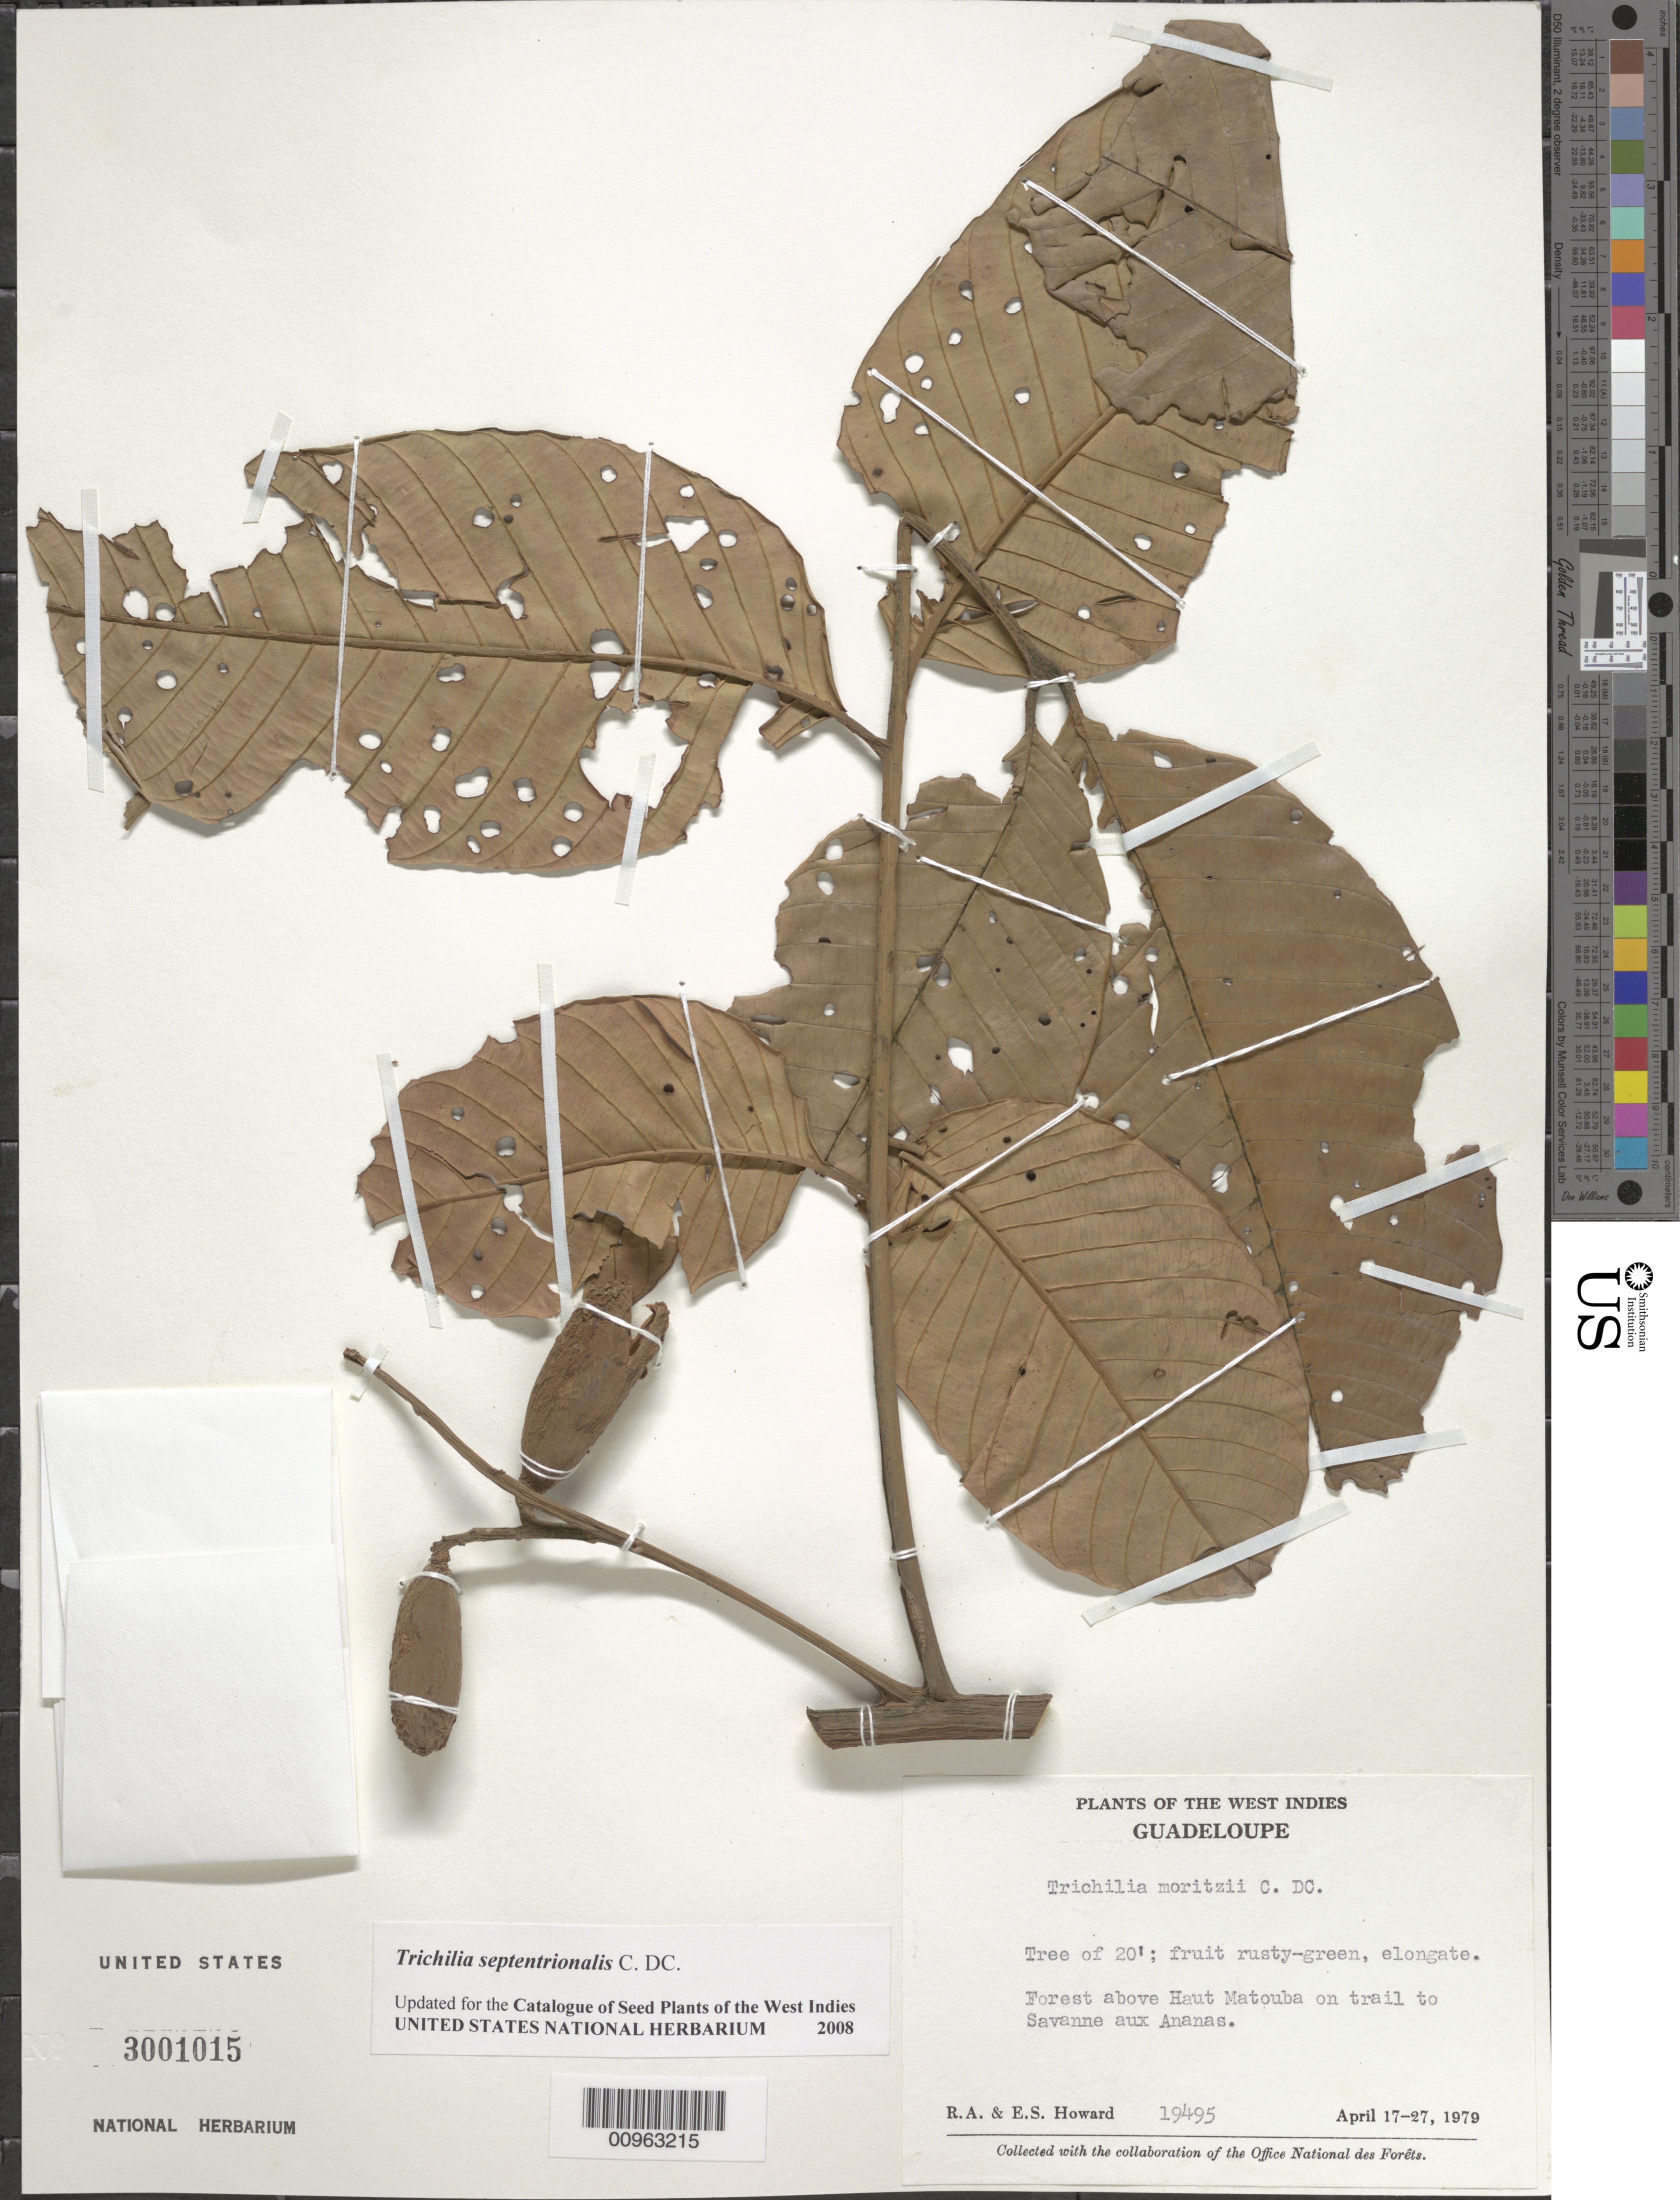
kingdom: Plantae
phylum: Tracheophyta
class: Magnoliopsida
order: Sapindales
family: Meliaceae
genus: Trichilia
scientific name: Trichilia septentrionalis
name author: C. DC.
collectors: R. A. Howard & E. S. Howard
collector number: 19495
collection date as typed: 17 Apr 1979 to 27 Apr 1979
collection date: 1979-04-17/1979-04-27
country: Guadeloupe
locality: Above Haut Matouba on trail to Savanne aux Ananas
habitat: Forest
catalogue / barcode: US 3001015